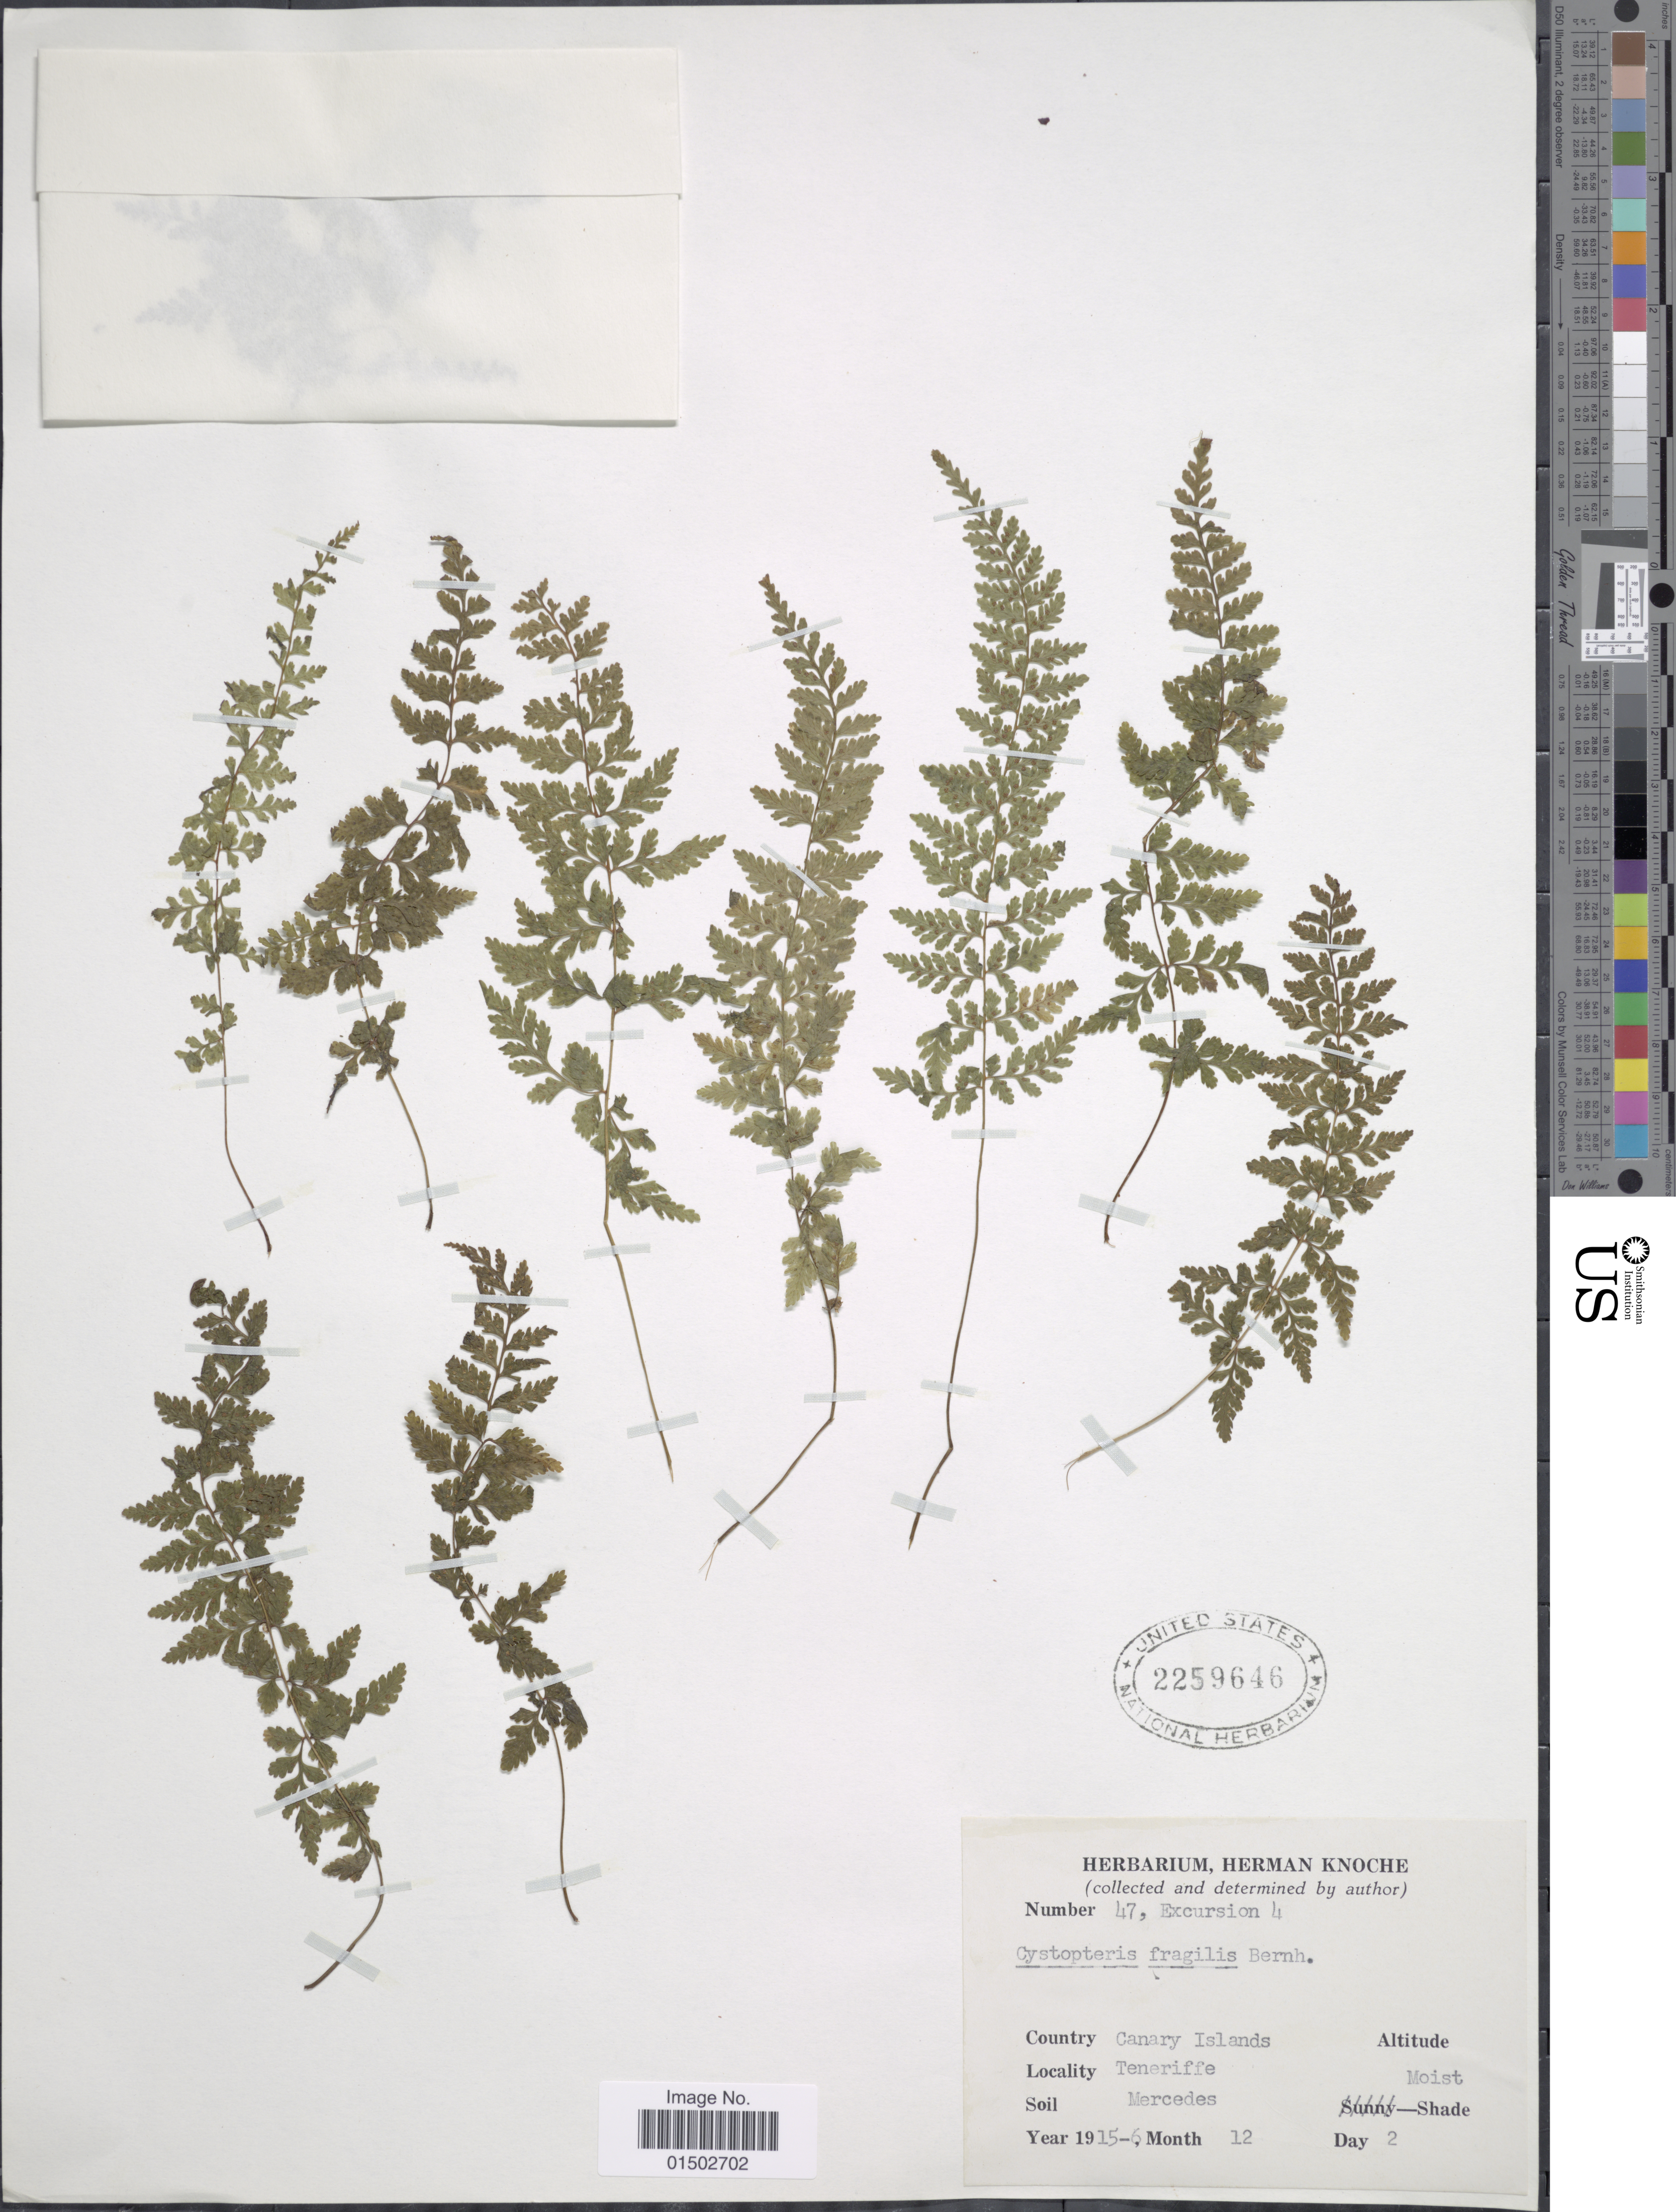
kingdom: Plantae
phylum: Tracheophyta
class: Polypodiopsida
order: Polypodiales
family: Cystopteridaceae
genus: Cystopteris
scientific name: Cystopteris fragilis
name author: (L.) Bernh.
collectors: H. Knoche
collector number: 47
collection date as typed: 1916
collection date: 1915-12-02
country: Spain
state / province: Canarias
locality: Teneriffe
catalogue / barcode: US 2259646